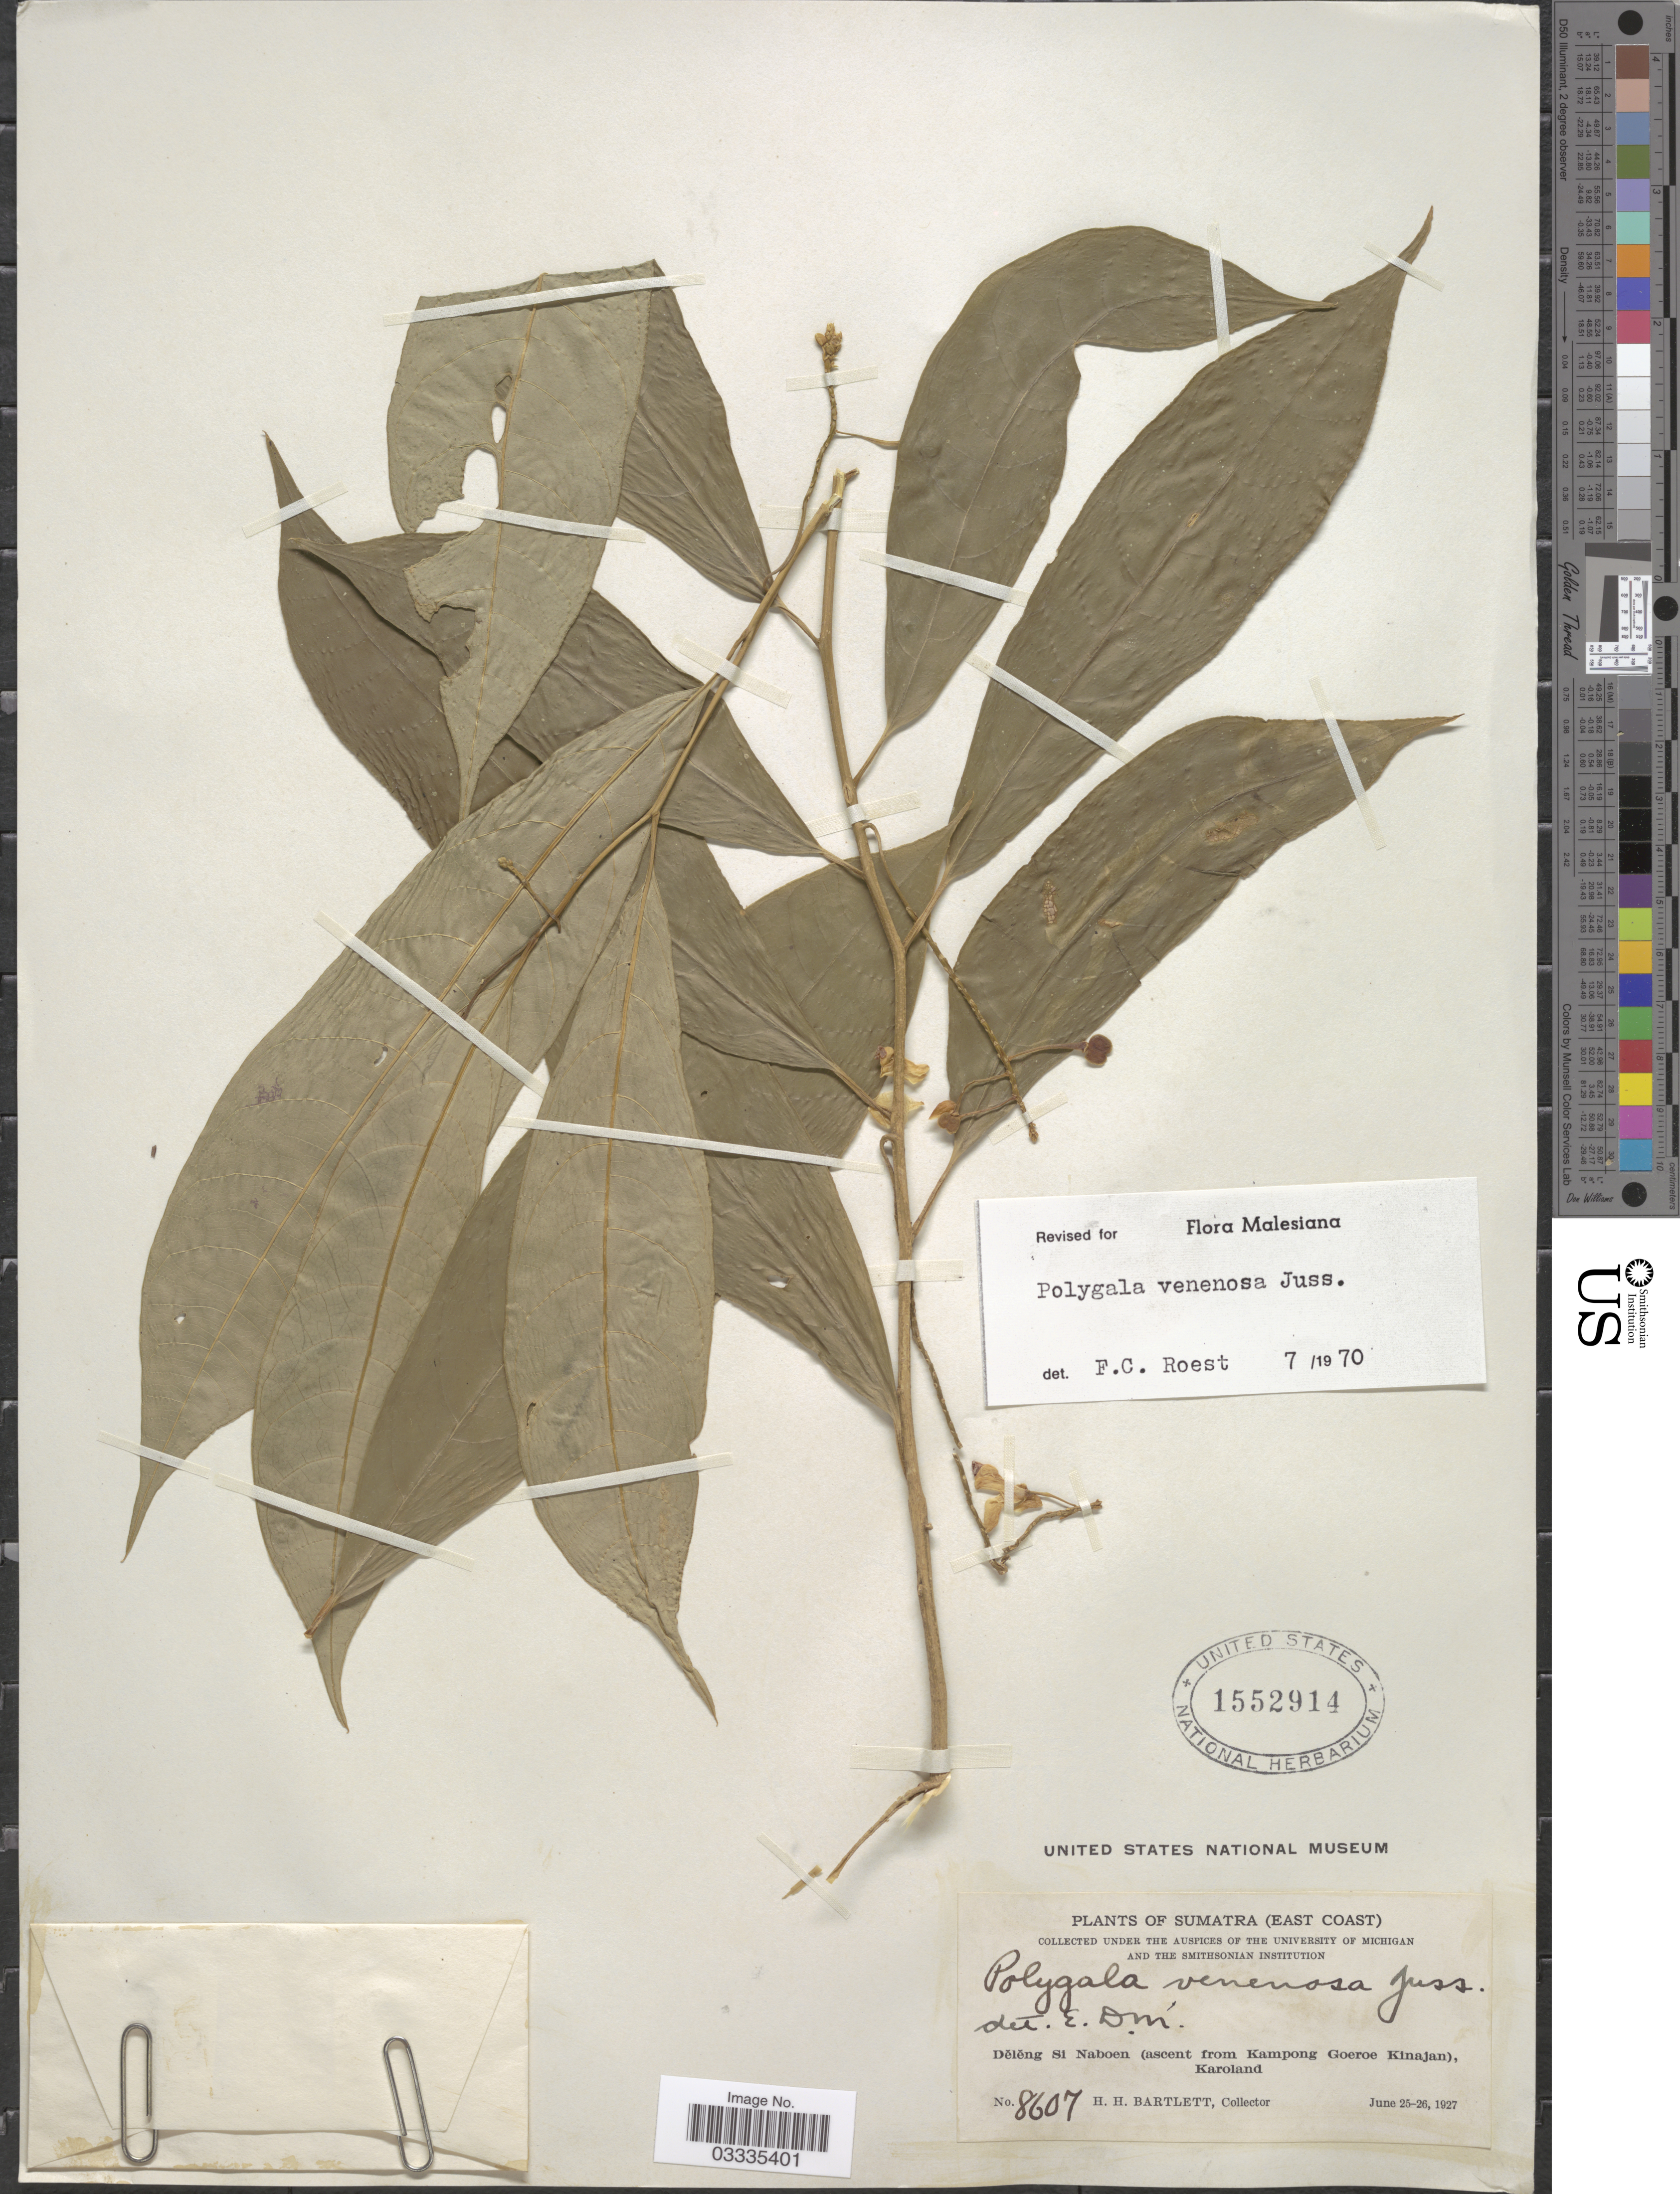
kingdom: Plantae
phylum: Tracheophyta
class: Magnoliopsida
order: Fabales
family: Polygalaceae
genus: Polygala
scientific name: Polygala venenosa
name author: Juss. ex Poir.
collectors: H. H. Bartlett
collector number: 8607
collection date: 1927-06-25/1927-06-26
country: Indonesia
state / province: Sumatra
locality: (East Coast) Deleng Si Naboen (ascent from Kampong Goeroe Kinajan), Karoland.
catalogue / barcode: US 1552914